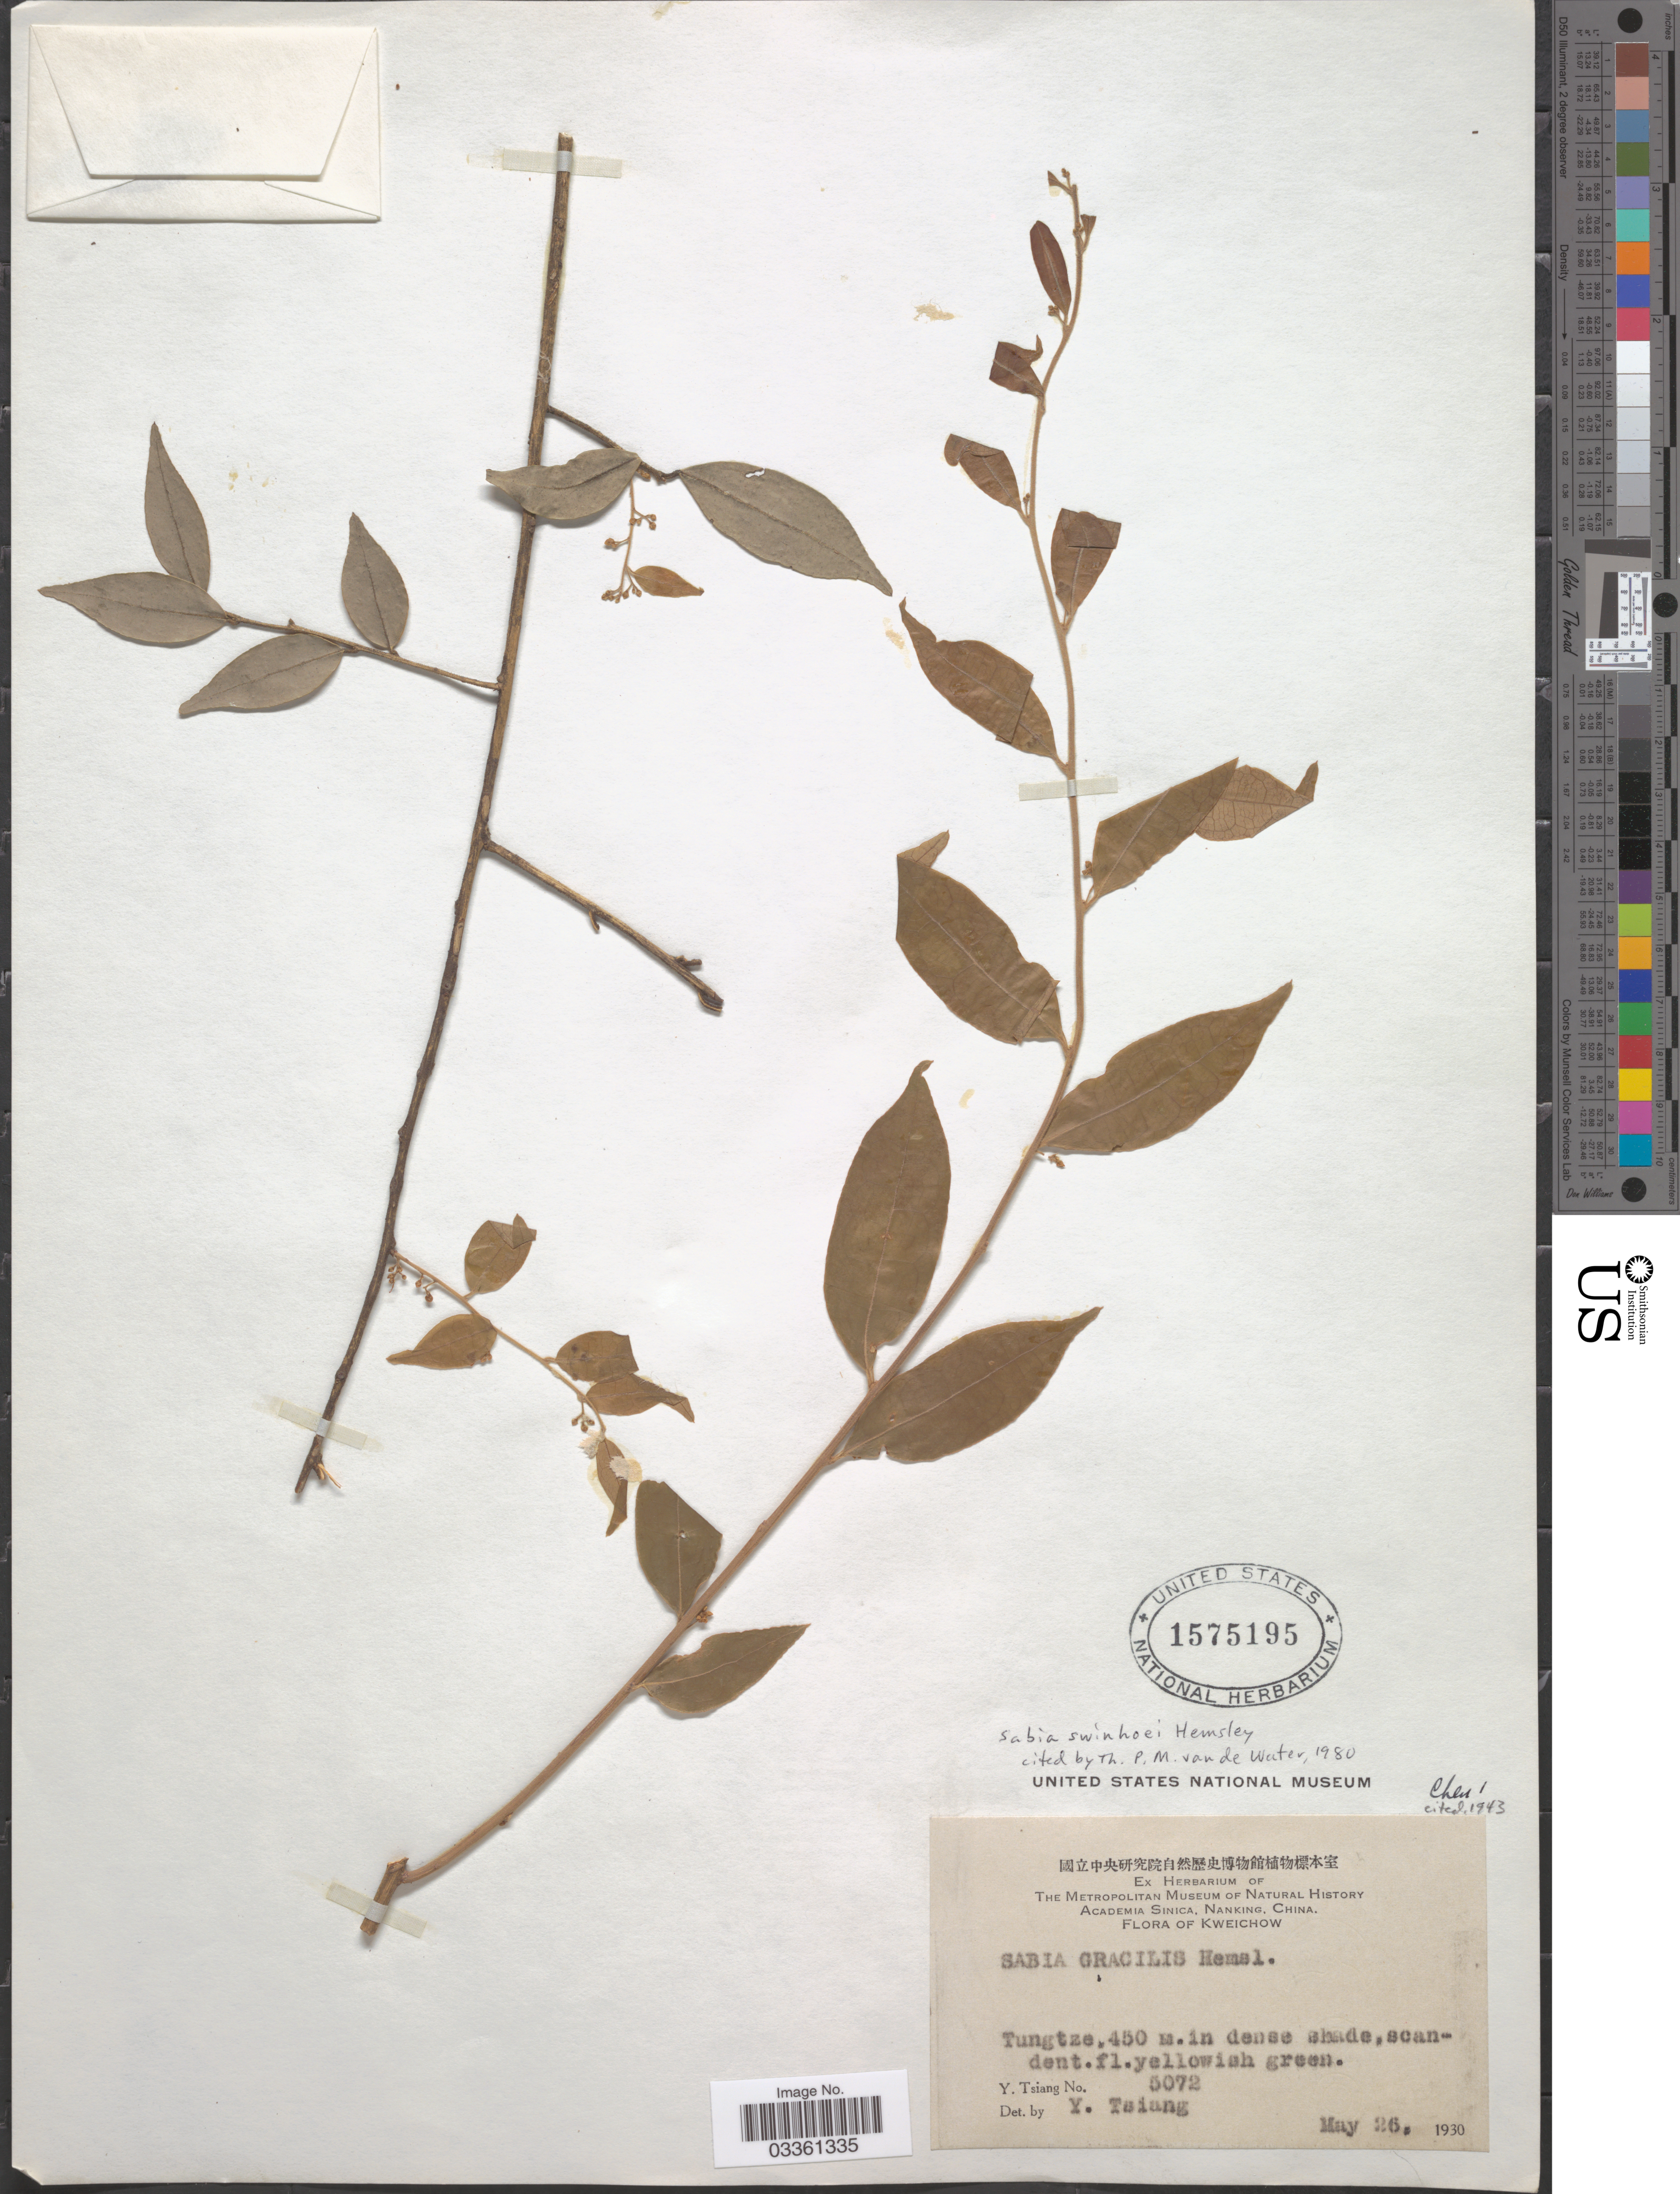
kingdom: Plantae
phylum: Tracheophyta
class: Magnoliopsida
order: Proteales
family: Sabiaceae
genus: Sabia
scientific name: Sabia swinhoei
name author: Hemsl.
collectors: Y. Tsiang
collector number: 5072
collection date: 1930-05-26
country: China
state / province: Guizhou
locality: Kweichow. Tungtze.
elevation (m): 450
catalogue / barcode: US 1575195